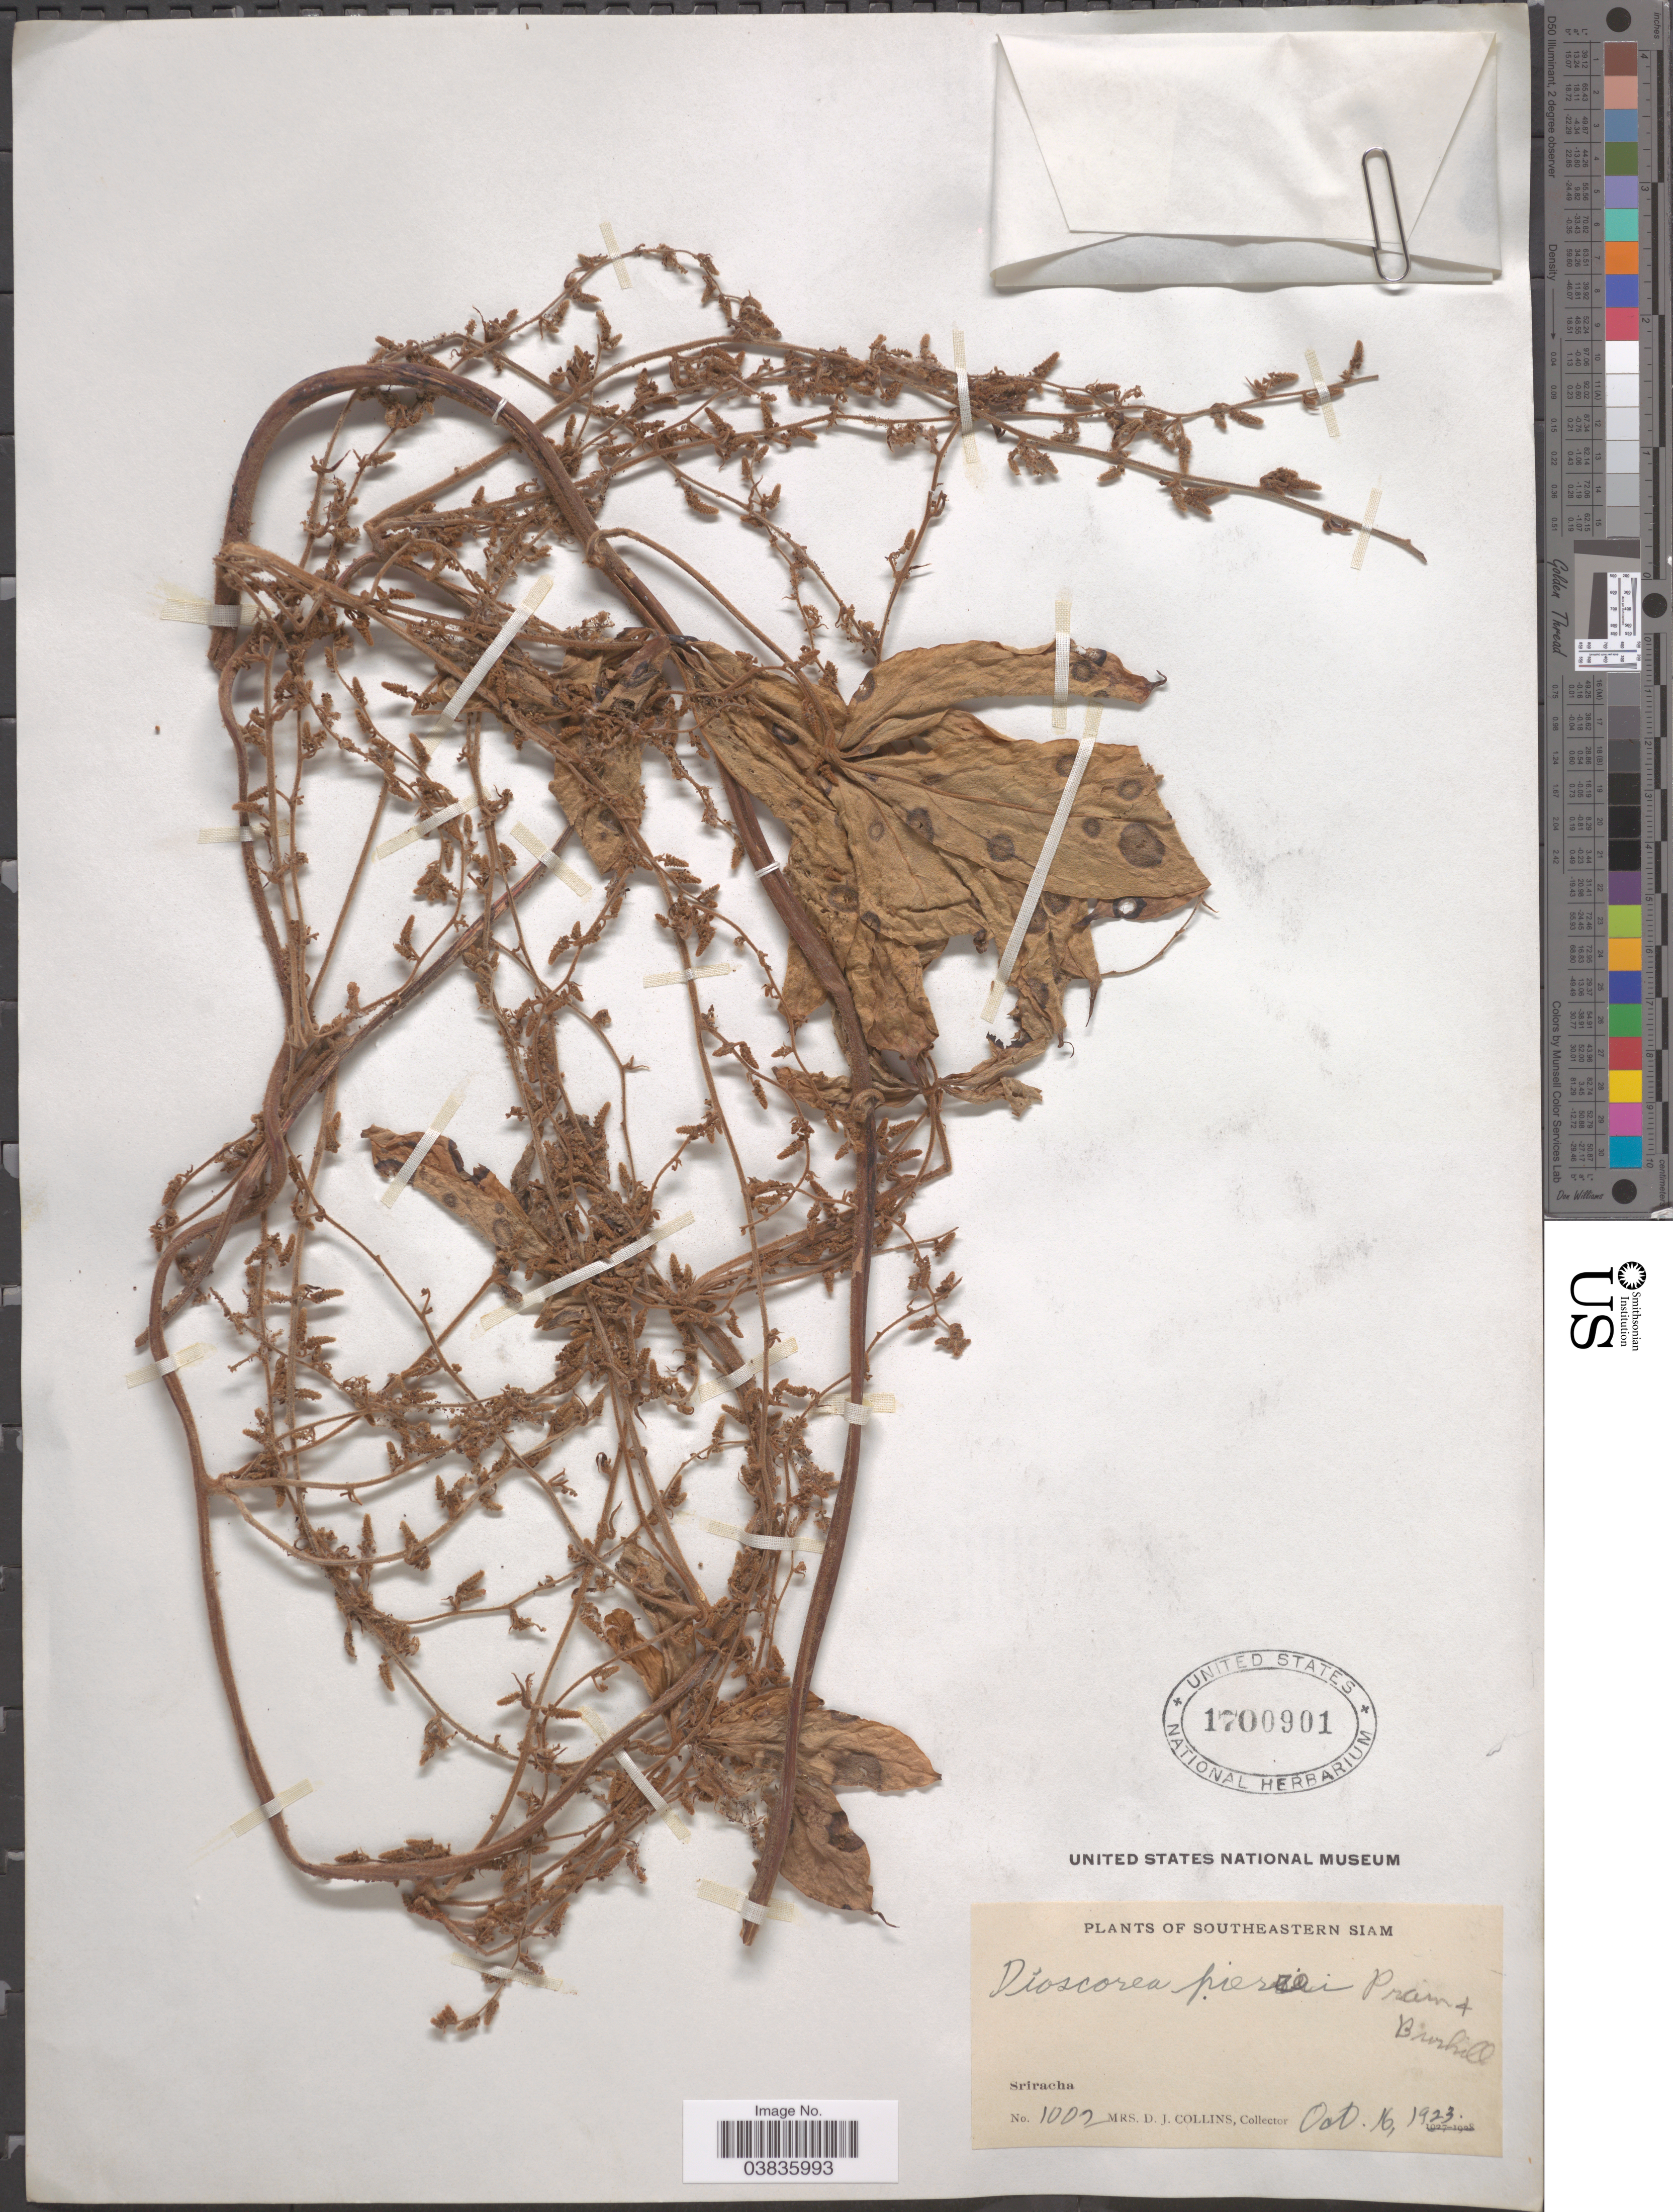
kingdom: Plantae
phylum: Tracheophyta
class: Liliopsida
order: Dioscoreales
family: Dioscoreaceae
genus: Dioscorea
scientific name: Dioscorea pierrei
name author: Prain & Burkill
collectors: Mrs. D. J. Collins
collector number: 1002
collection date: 1923-10-16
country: Thailand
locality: Southeastern Siam. Sriracha.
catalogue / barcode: US 1700901